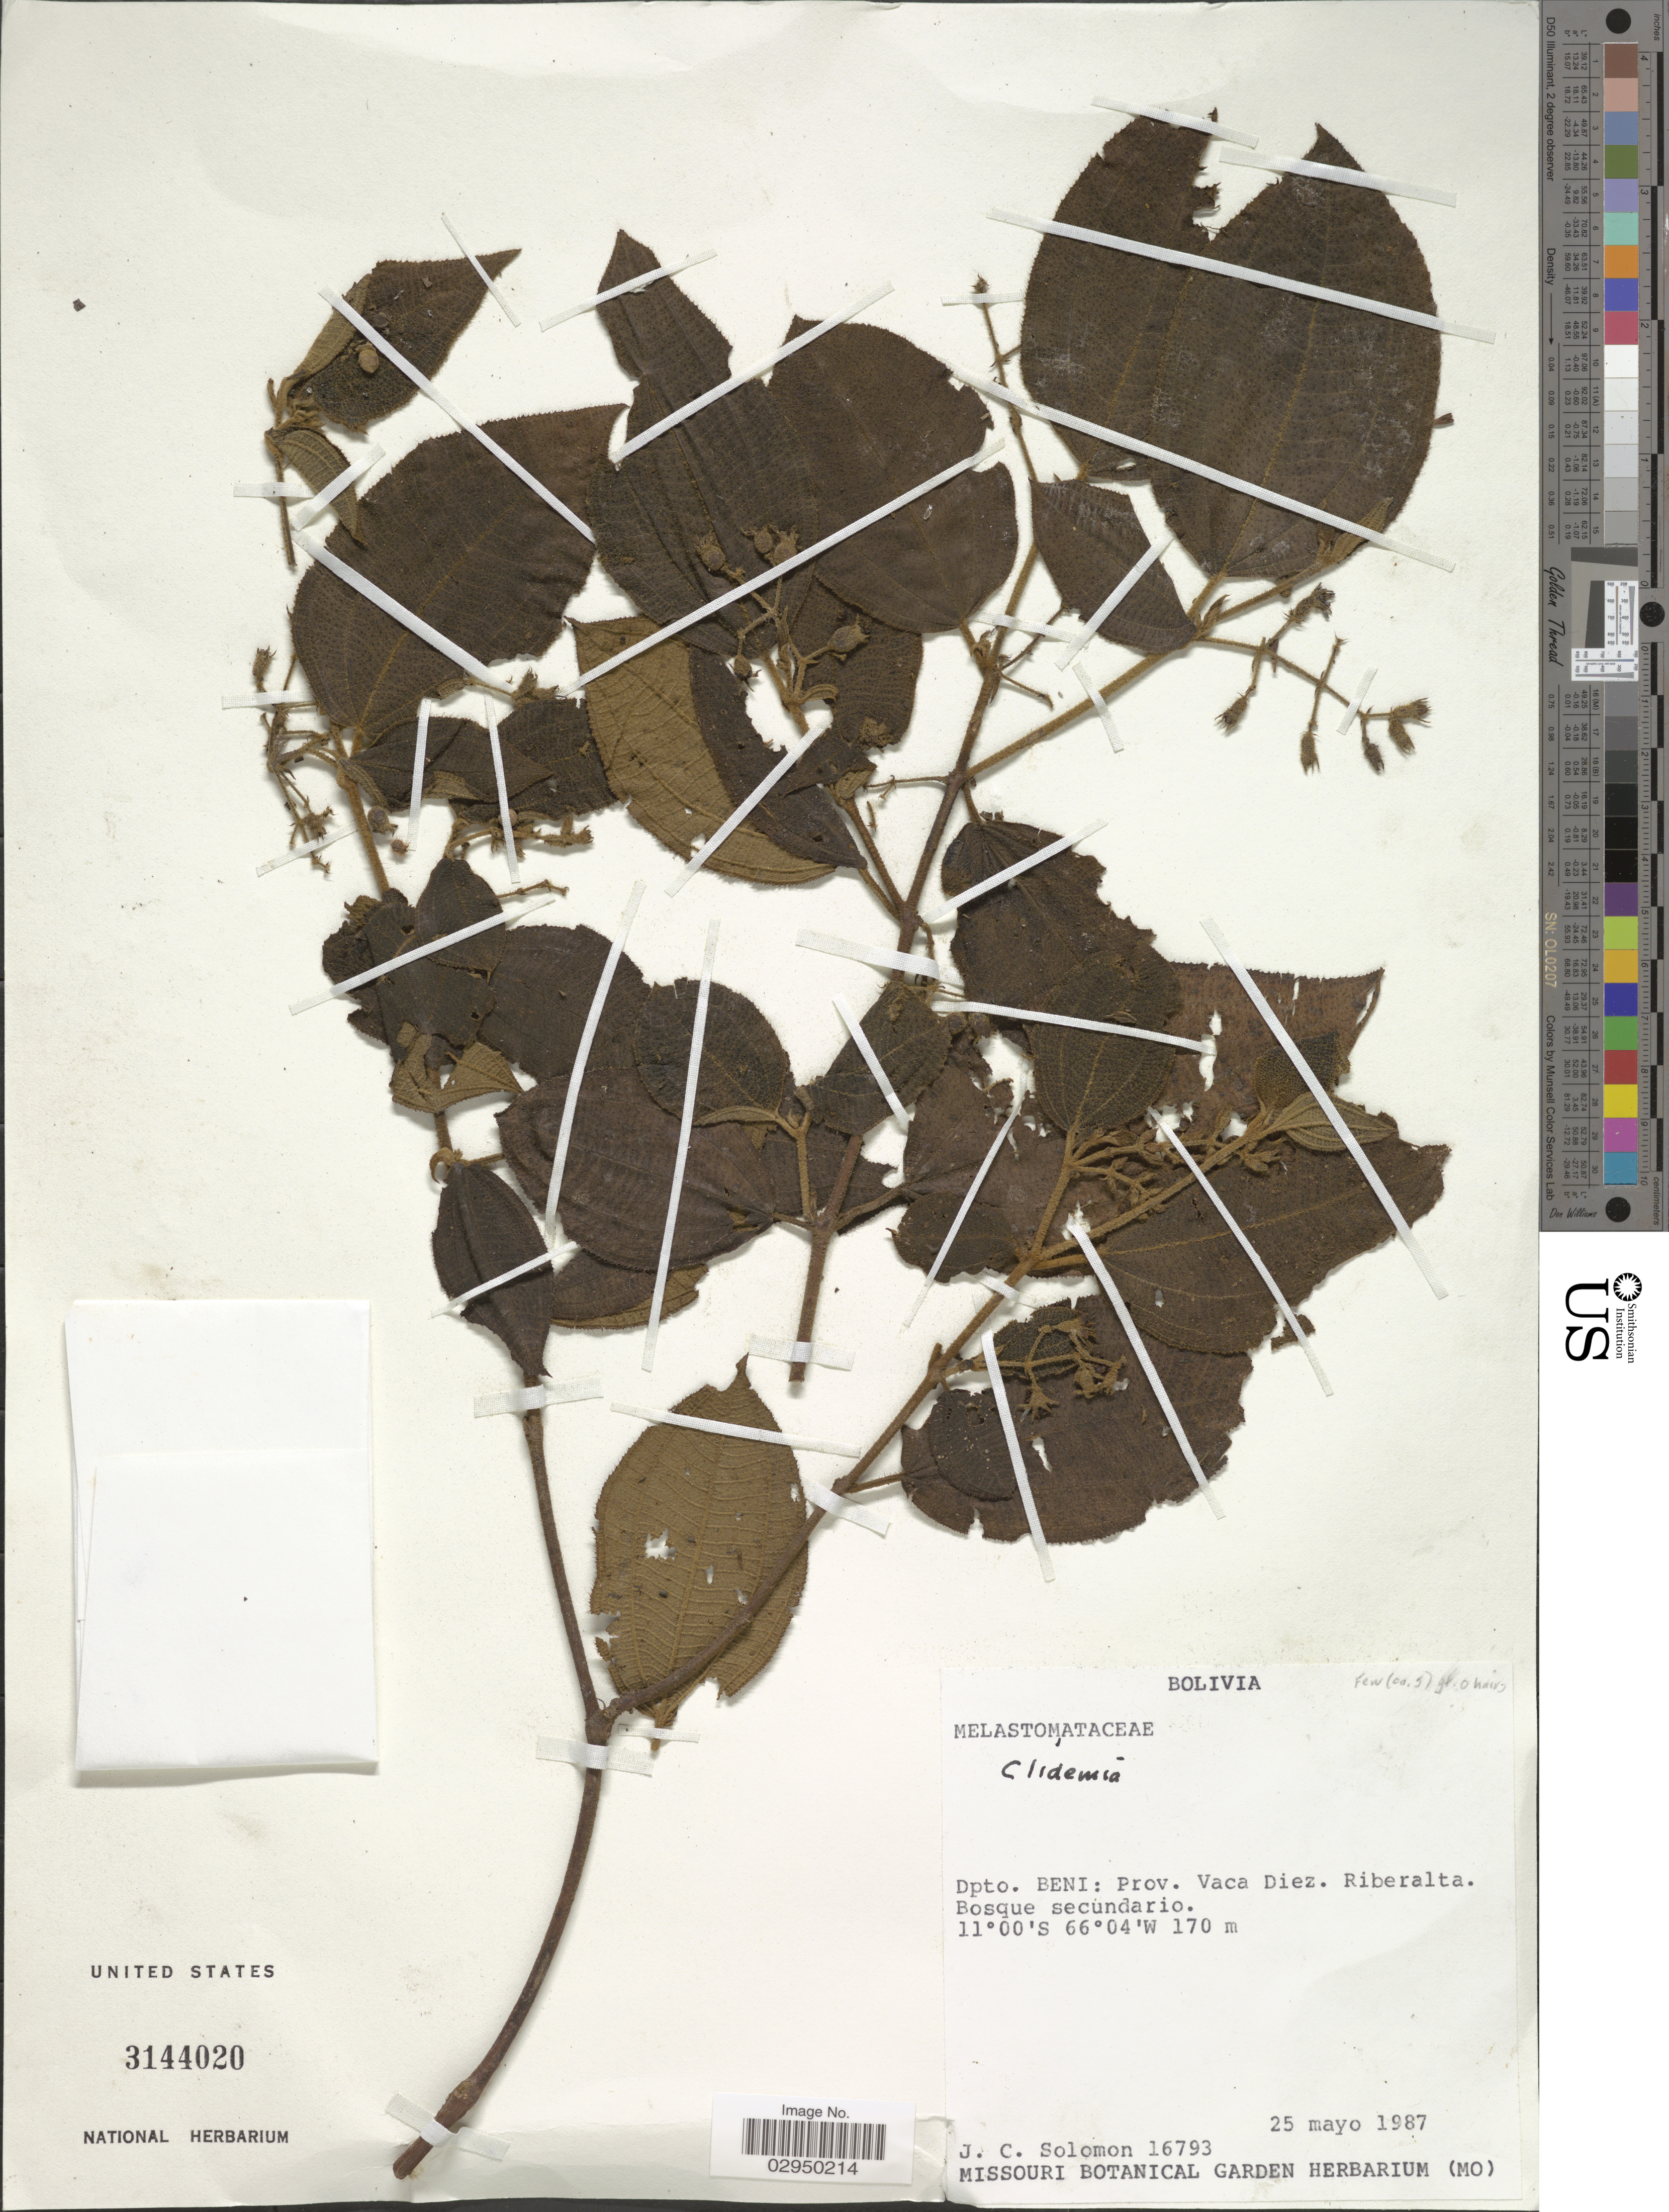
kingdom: Plantae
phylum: Tracheophyta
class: Magnoliopsida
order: Myrtales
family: Melastomataceae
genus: Miconia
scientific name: Miconia neourceolata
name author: Michelang.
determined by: Ferreira-Alves, R.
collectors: J. C. Solomon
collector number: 16793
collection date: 1987-05-25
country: Bolivia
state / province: Beni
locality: Dpto. Beni: Prov. Vaca Diez. Riberalta.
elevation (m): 170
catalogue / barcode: US 3144020